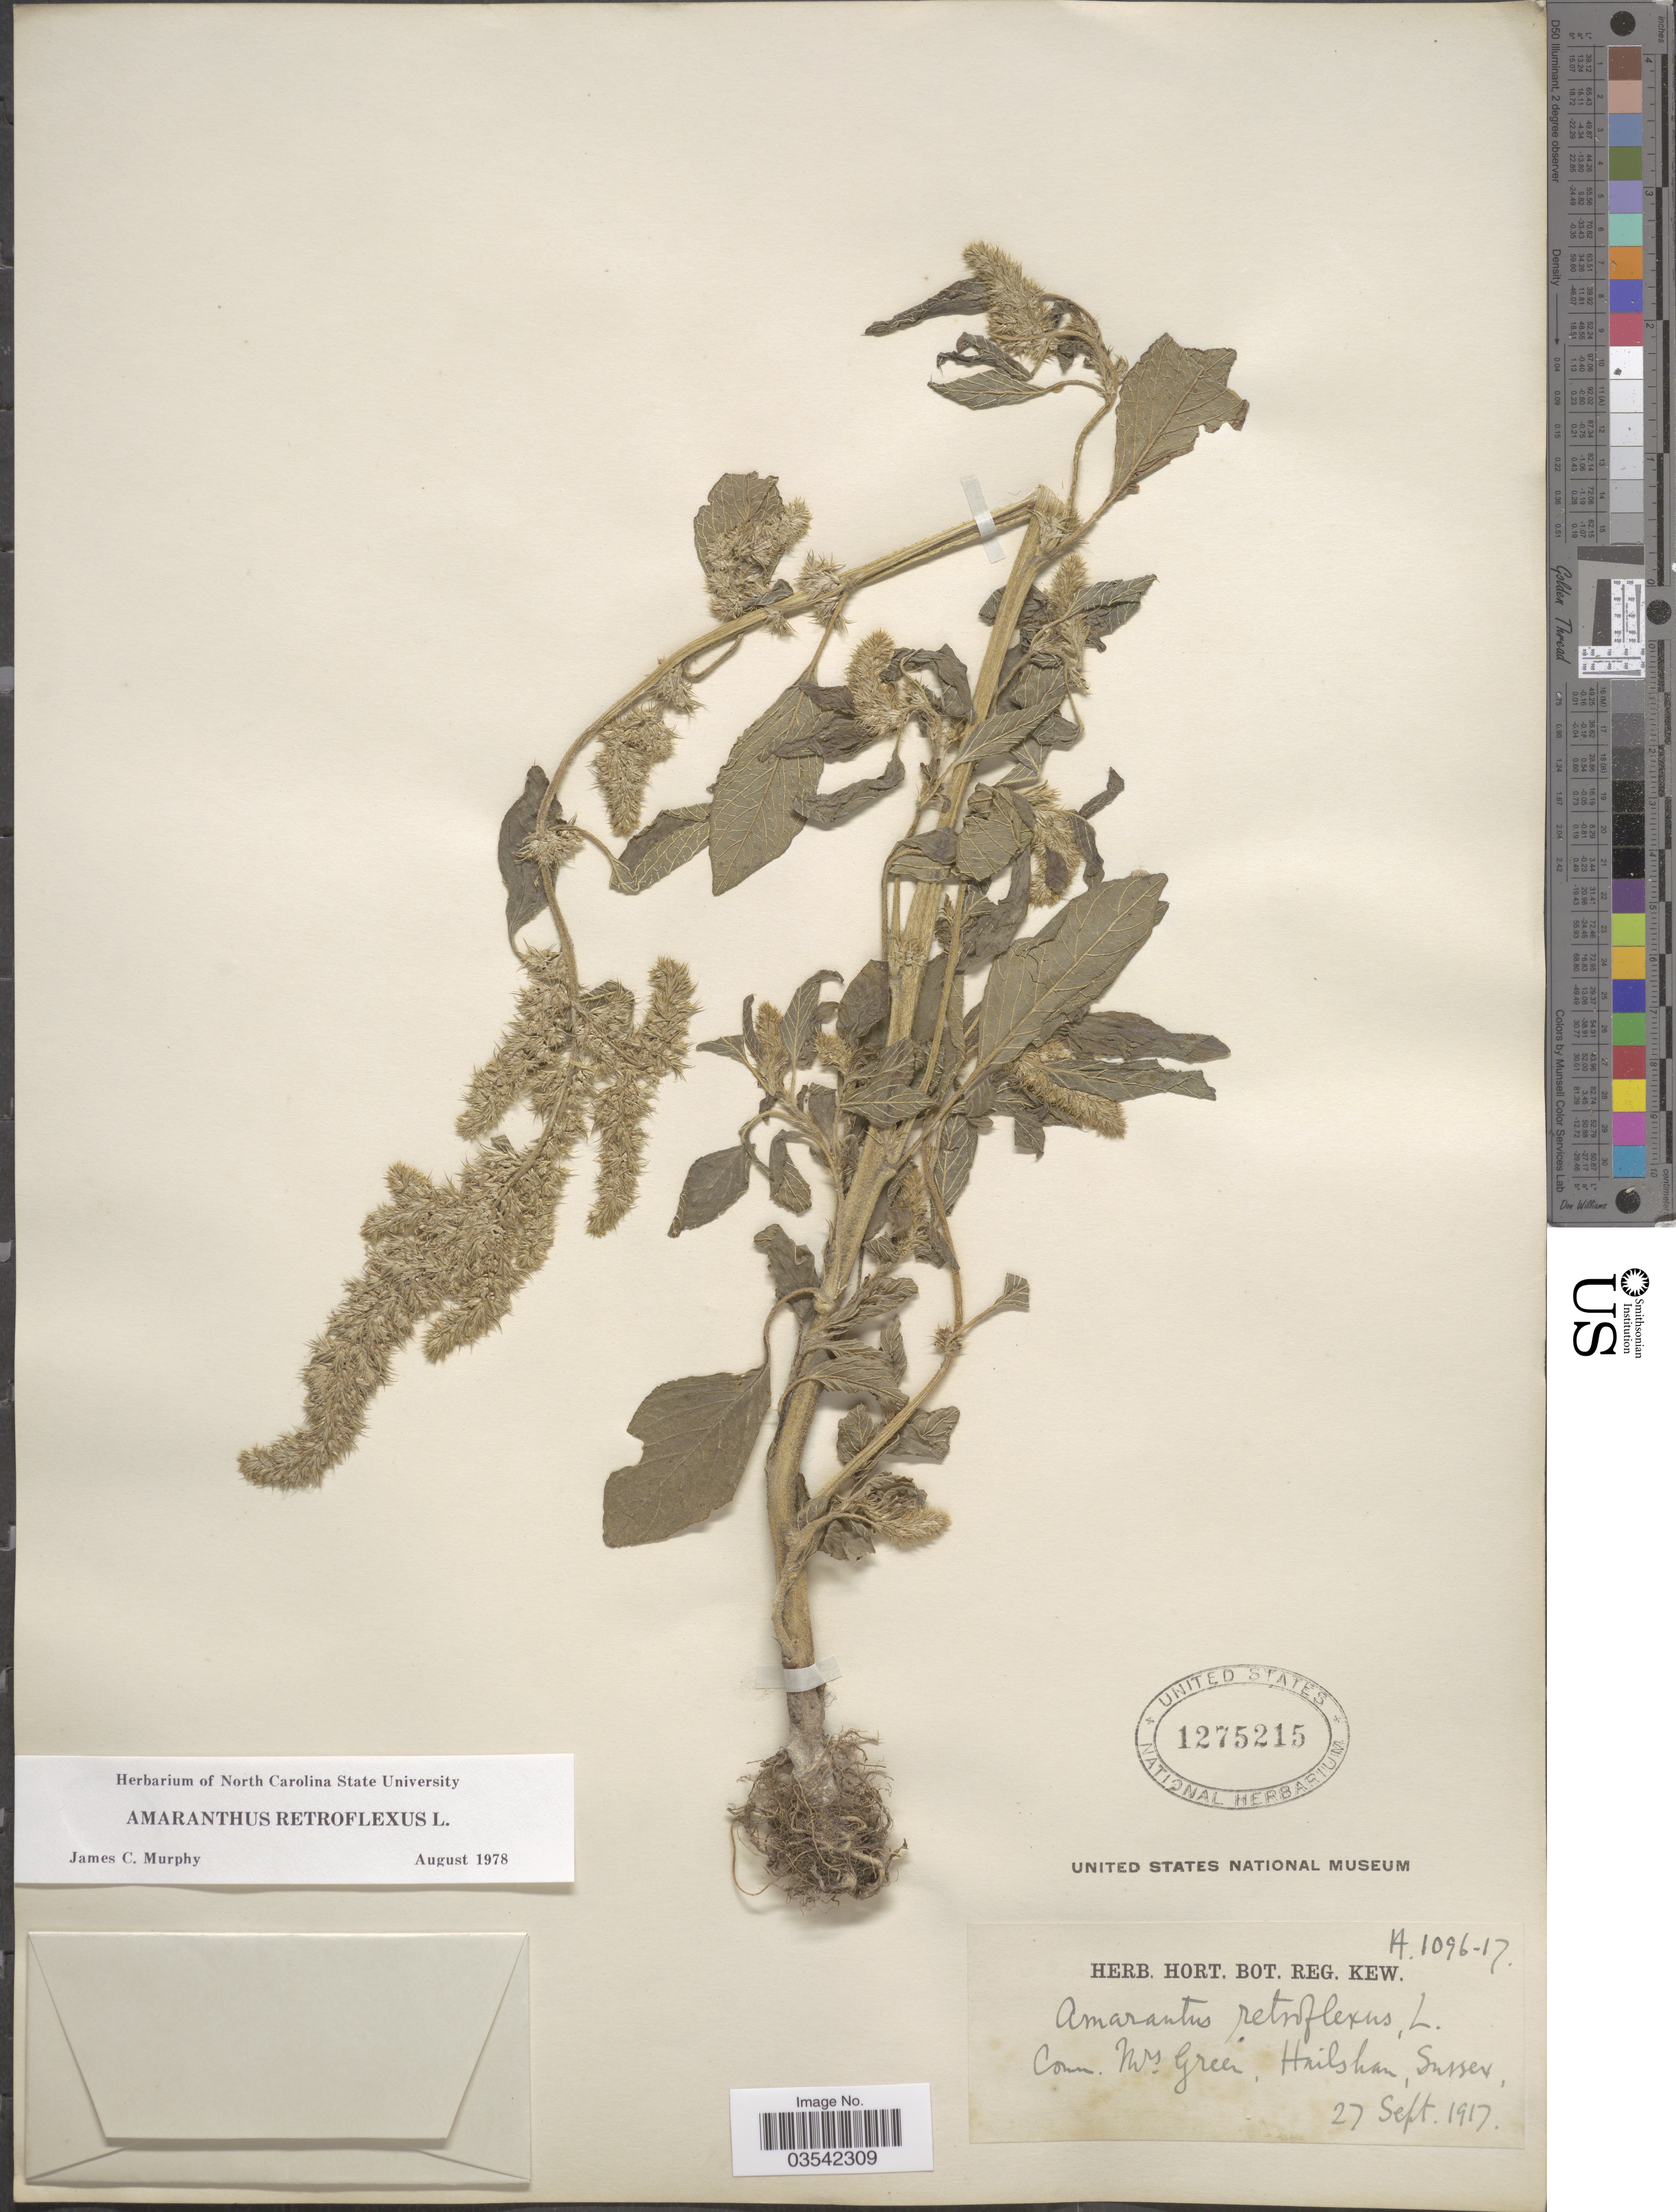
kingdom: Plantae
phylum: Tracheophyta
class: Magnoliopsida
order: Caryophyllales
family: Amaranthaceae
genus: Amaranthus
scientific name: Amaranthus retroflexus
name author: L.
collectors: ex herb. Hort. Reg. Kew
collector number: H1096-17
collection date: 1917-09-27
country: United Kingdom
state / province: England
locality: Hailsham, Sussex.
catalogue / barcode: US 1275215